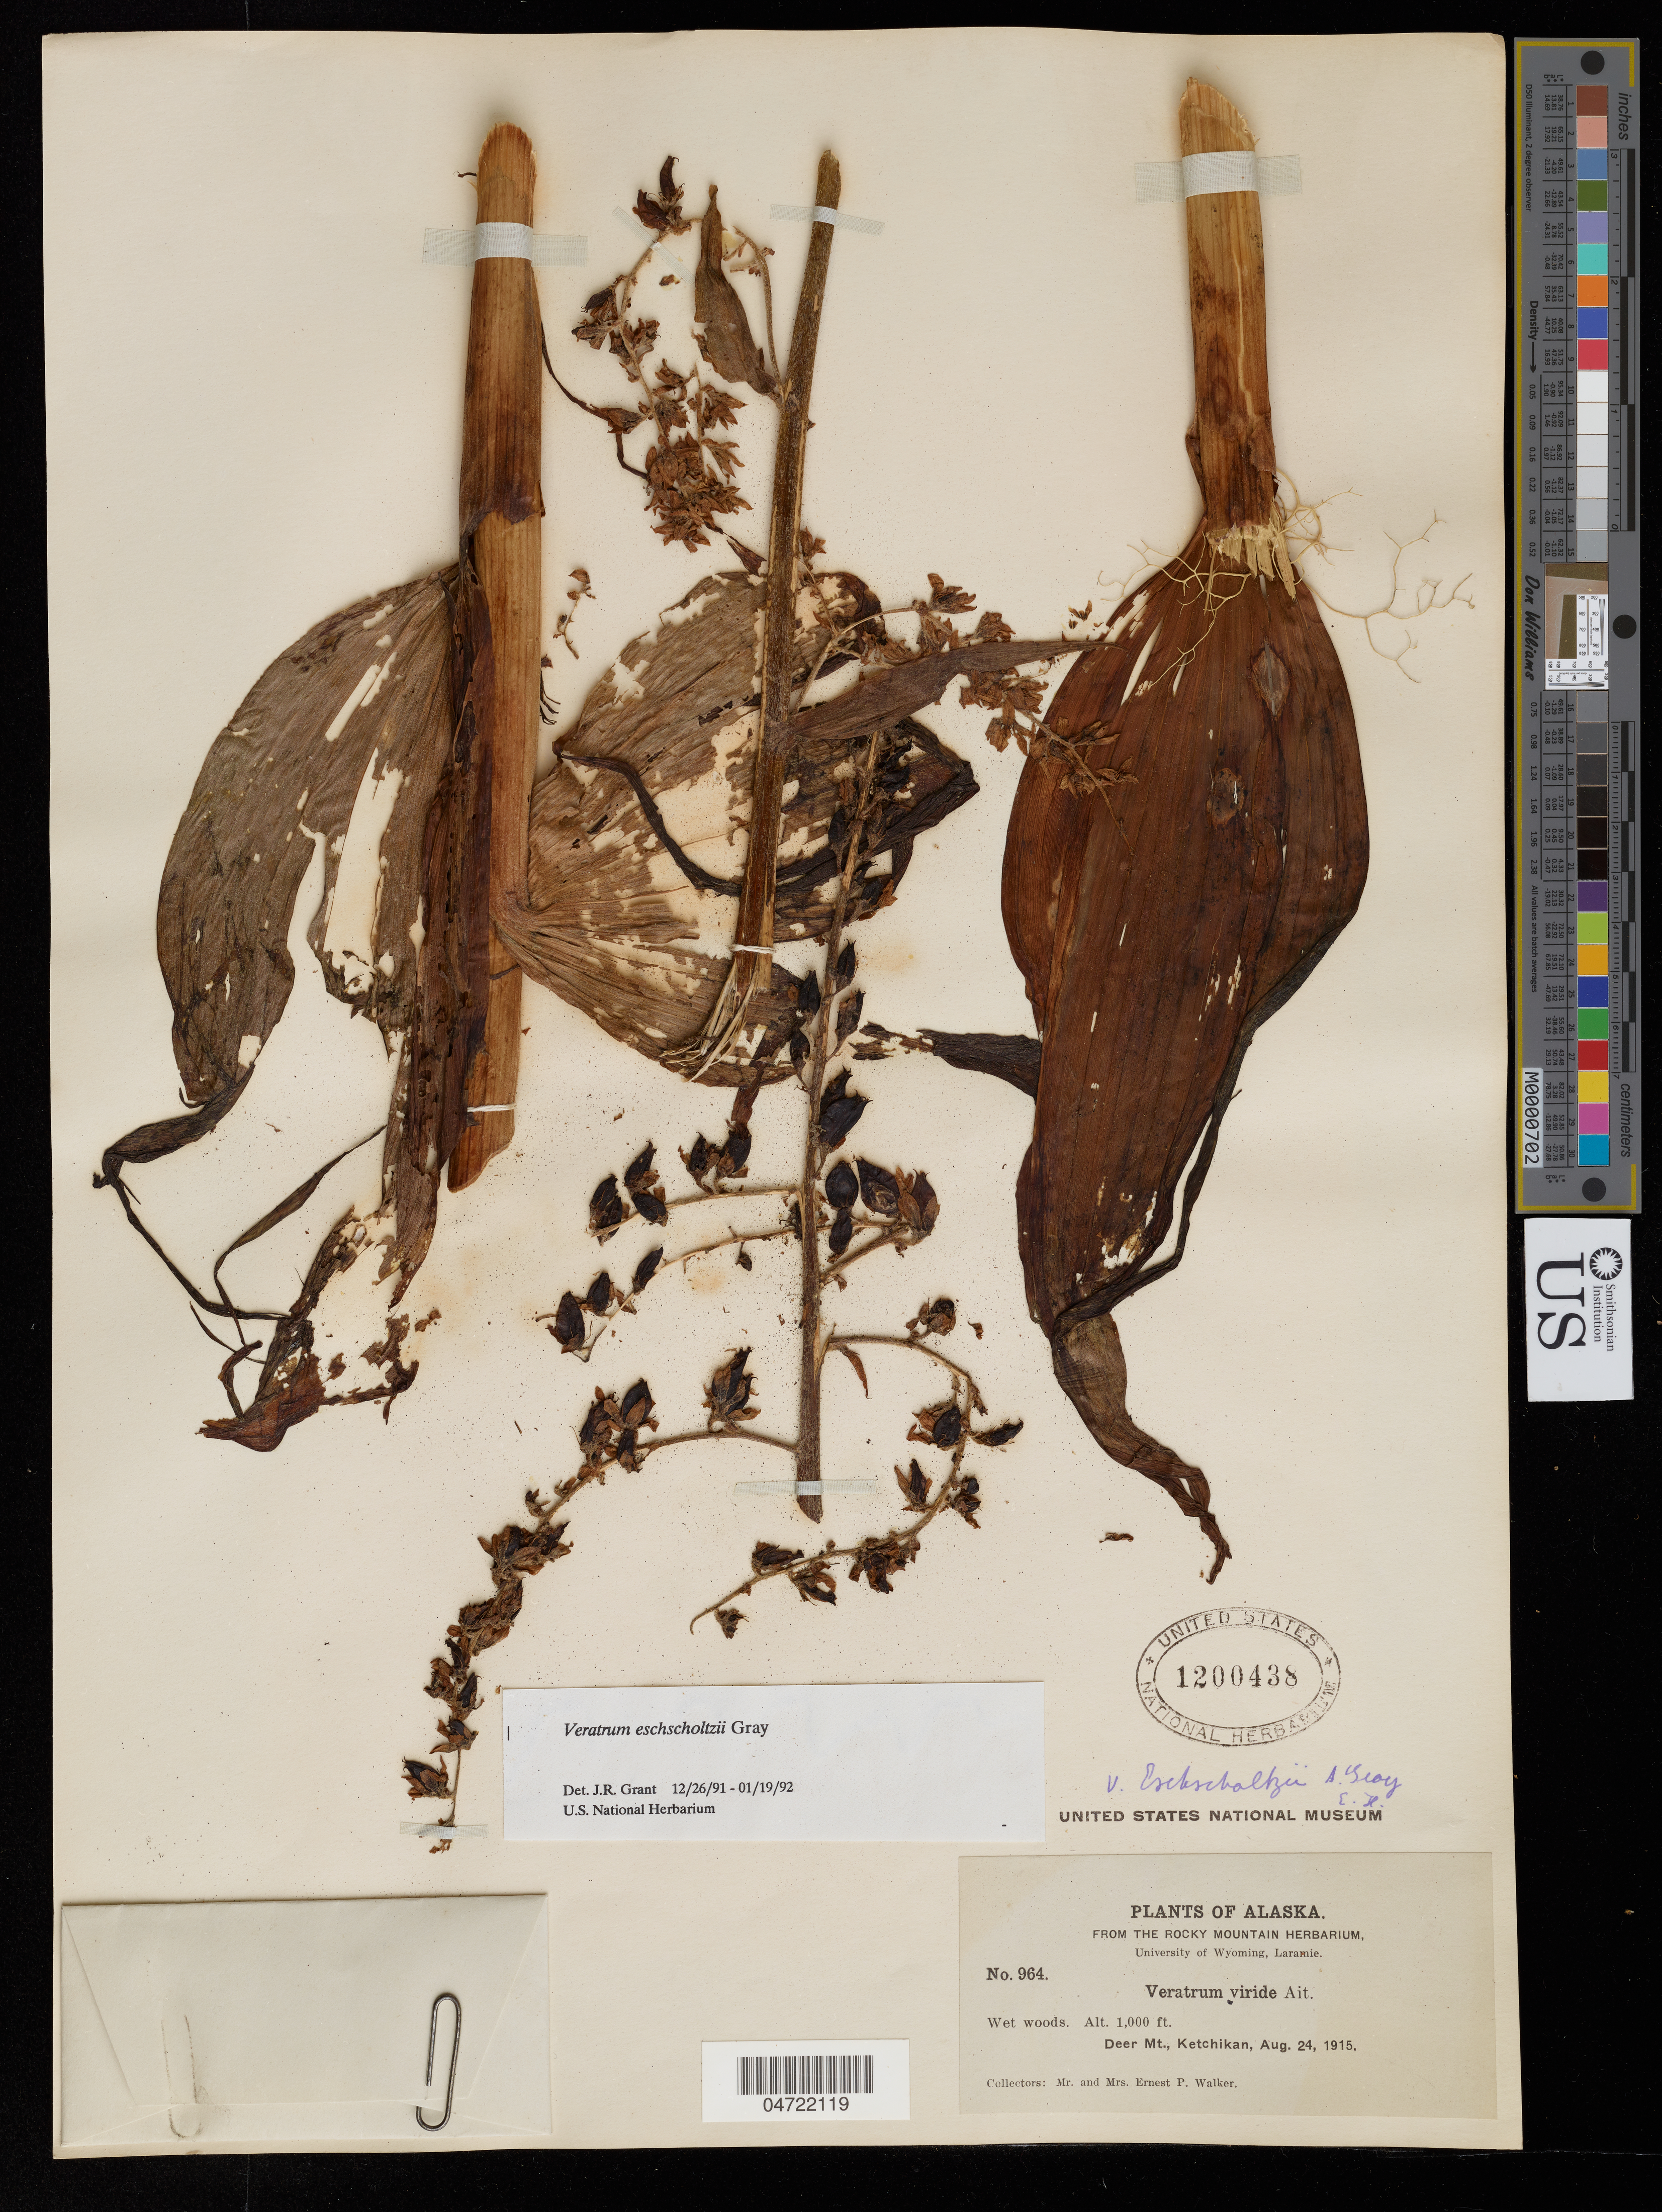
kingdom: Plantae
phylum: Tracheophyta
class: Liliopsida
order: Liliales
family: Melanthiaceae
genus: Veratrum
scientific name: Veratrum viride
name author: Aiton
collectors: E. Walker & E. Walker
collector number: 964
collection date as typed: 24 Aug 1915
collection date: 1915-08-24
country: United States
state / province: Alaska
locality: Deer mountain, Ketchikan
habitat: Wet woods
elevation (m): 701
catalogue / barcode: US 1200438